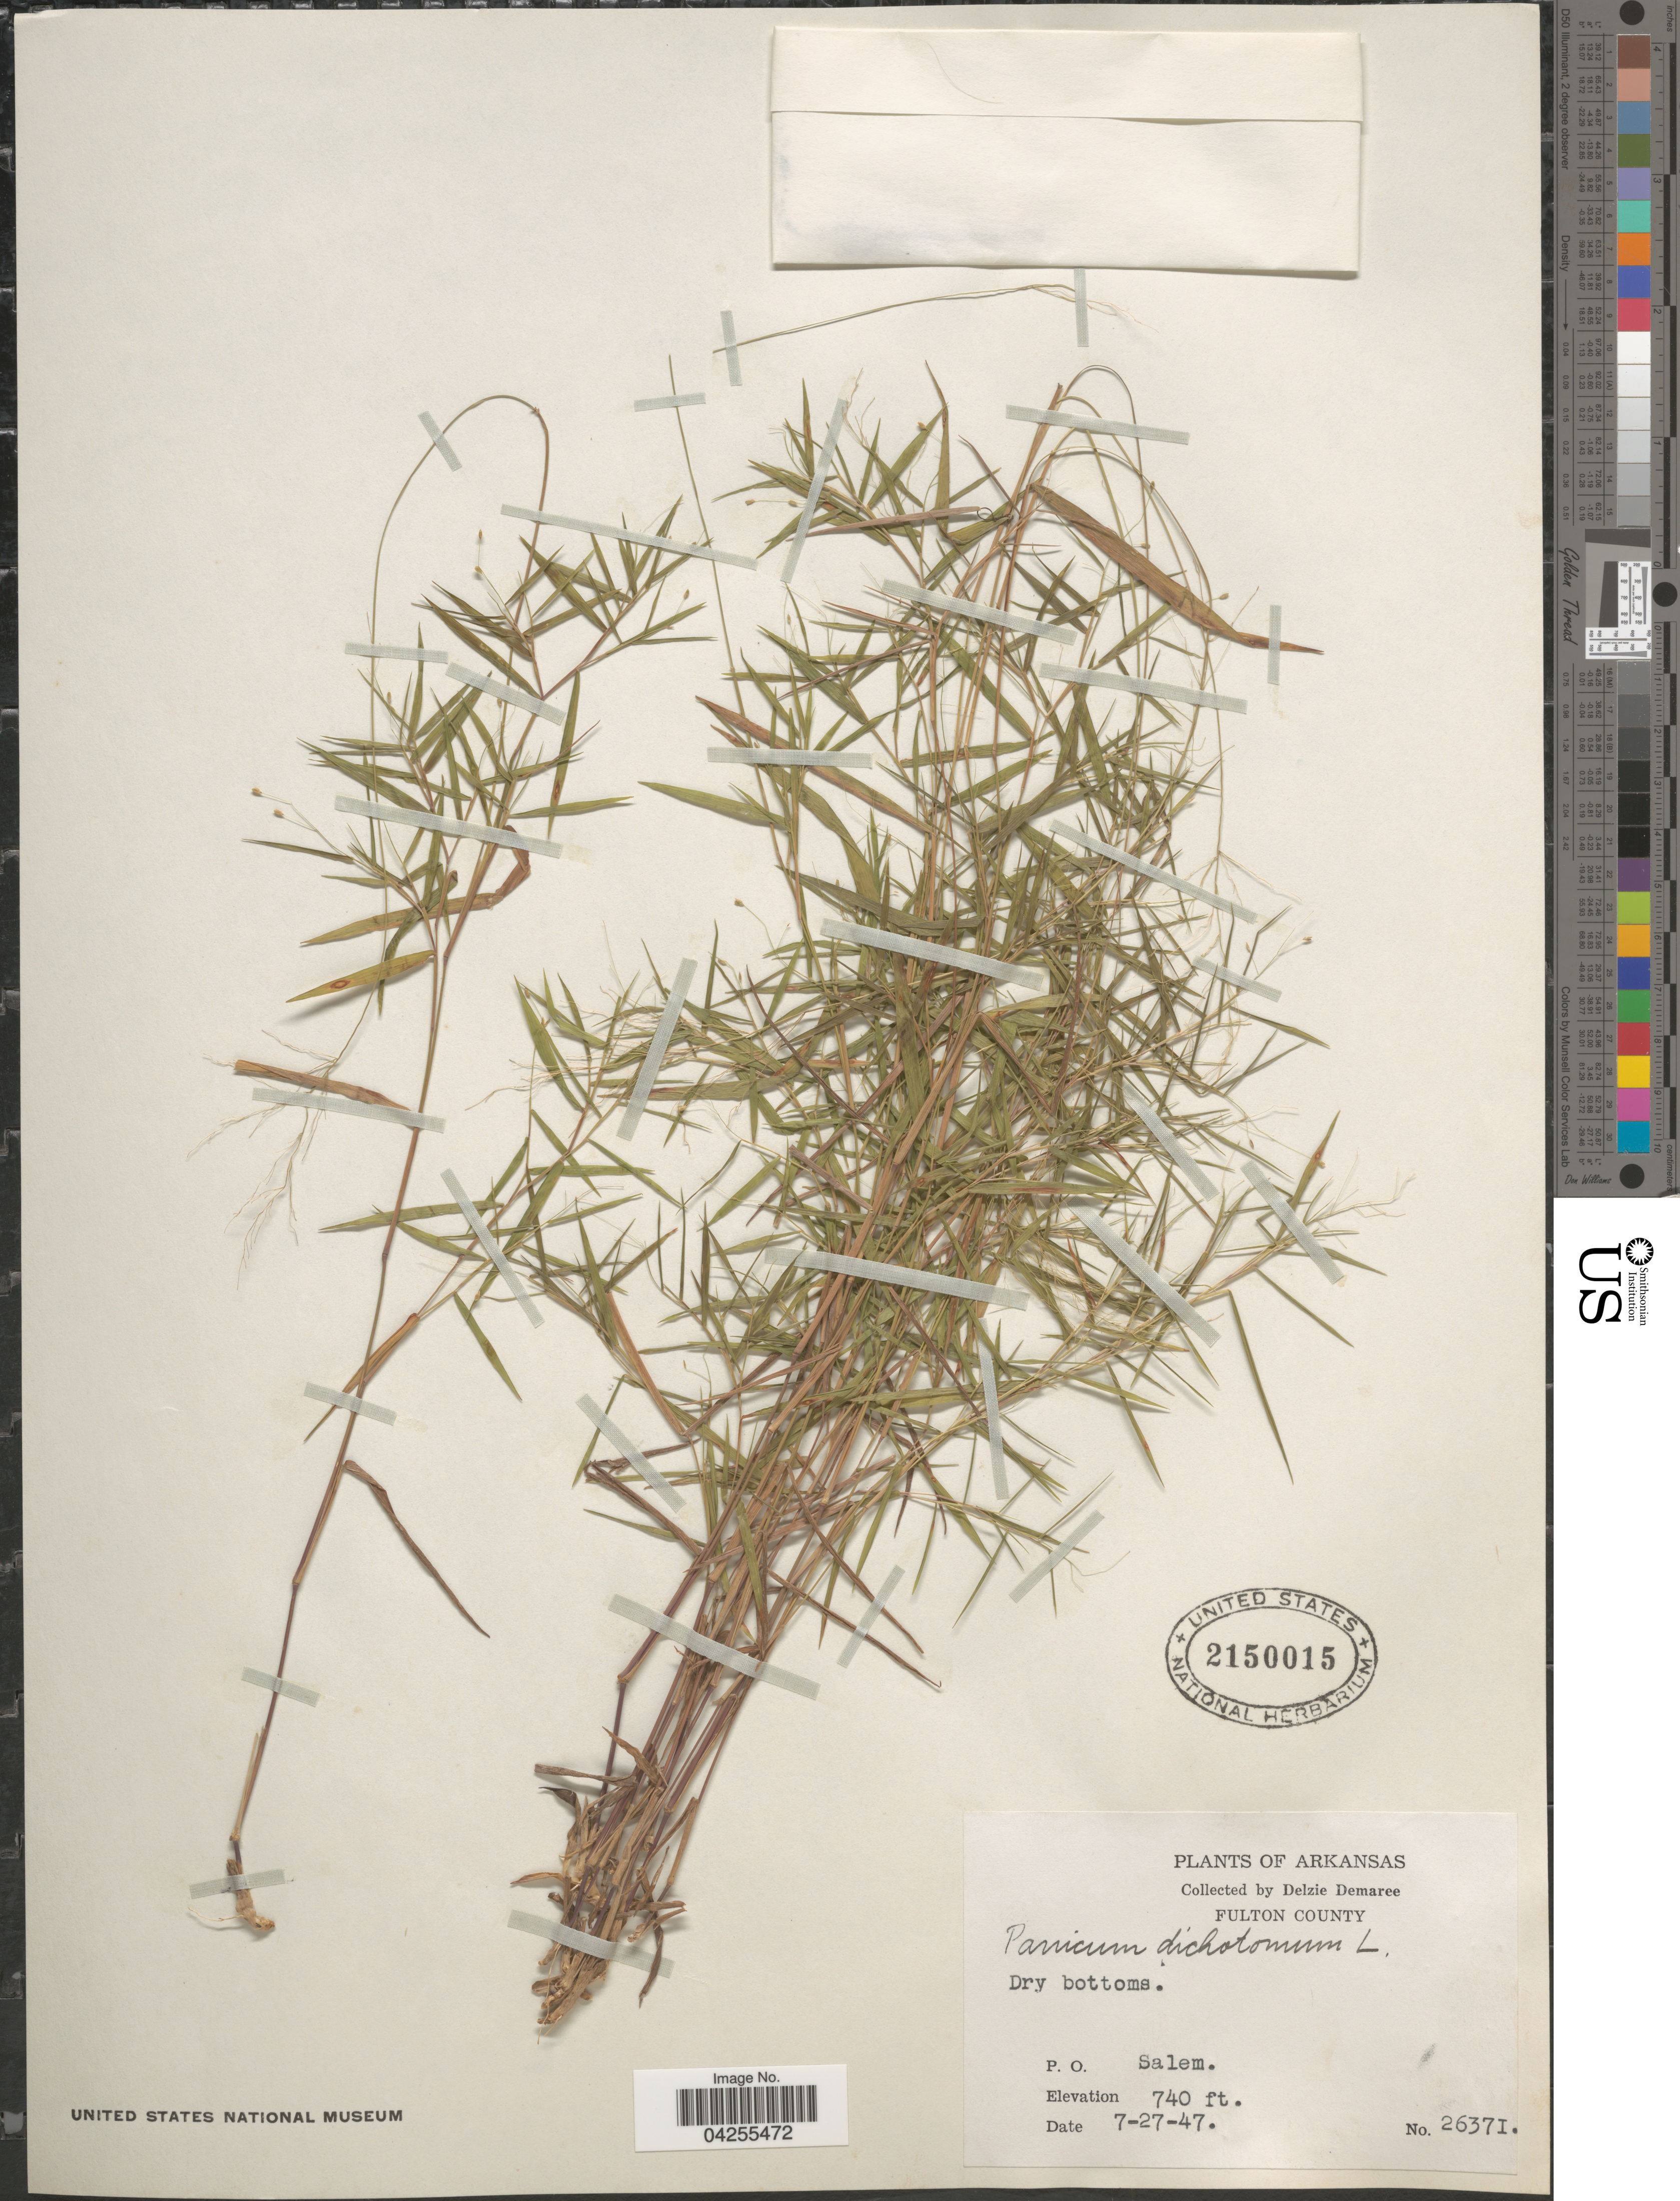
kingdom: Plantae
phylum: Tracheophyta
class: Liliopsida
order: Poales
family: Poaceae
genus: Dichanthelium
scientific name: Dichanthelium dichotomum var. dichotomum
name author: (L.) Gould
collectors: D. Demaree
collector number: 26371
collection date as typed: Transcribed d/m/y: 27/7/47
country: United States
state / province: Arkansas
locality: Fulton County. P.O. Salem.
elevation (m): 226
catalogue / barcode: US 2150015